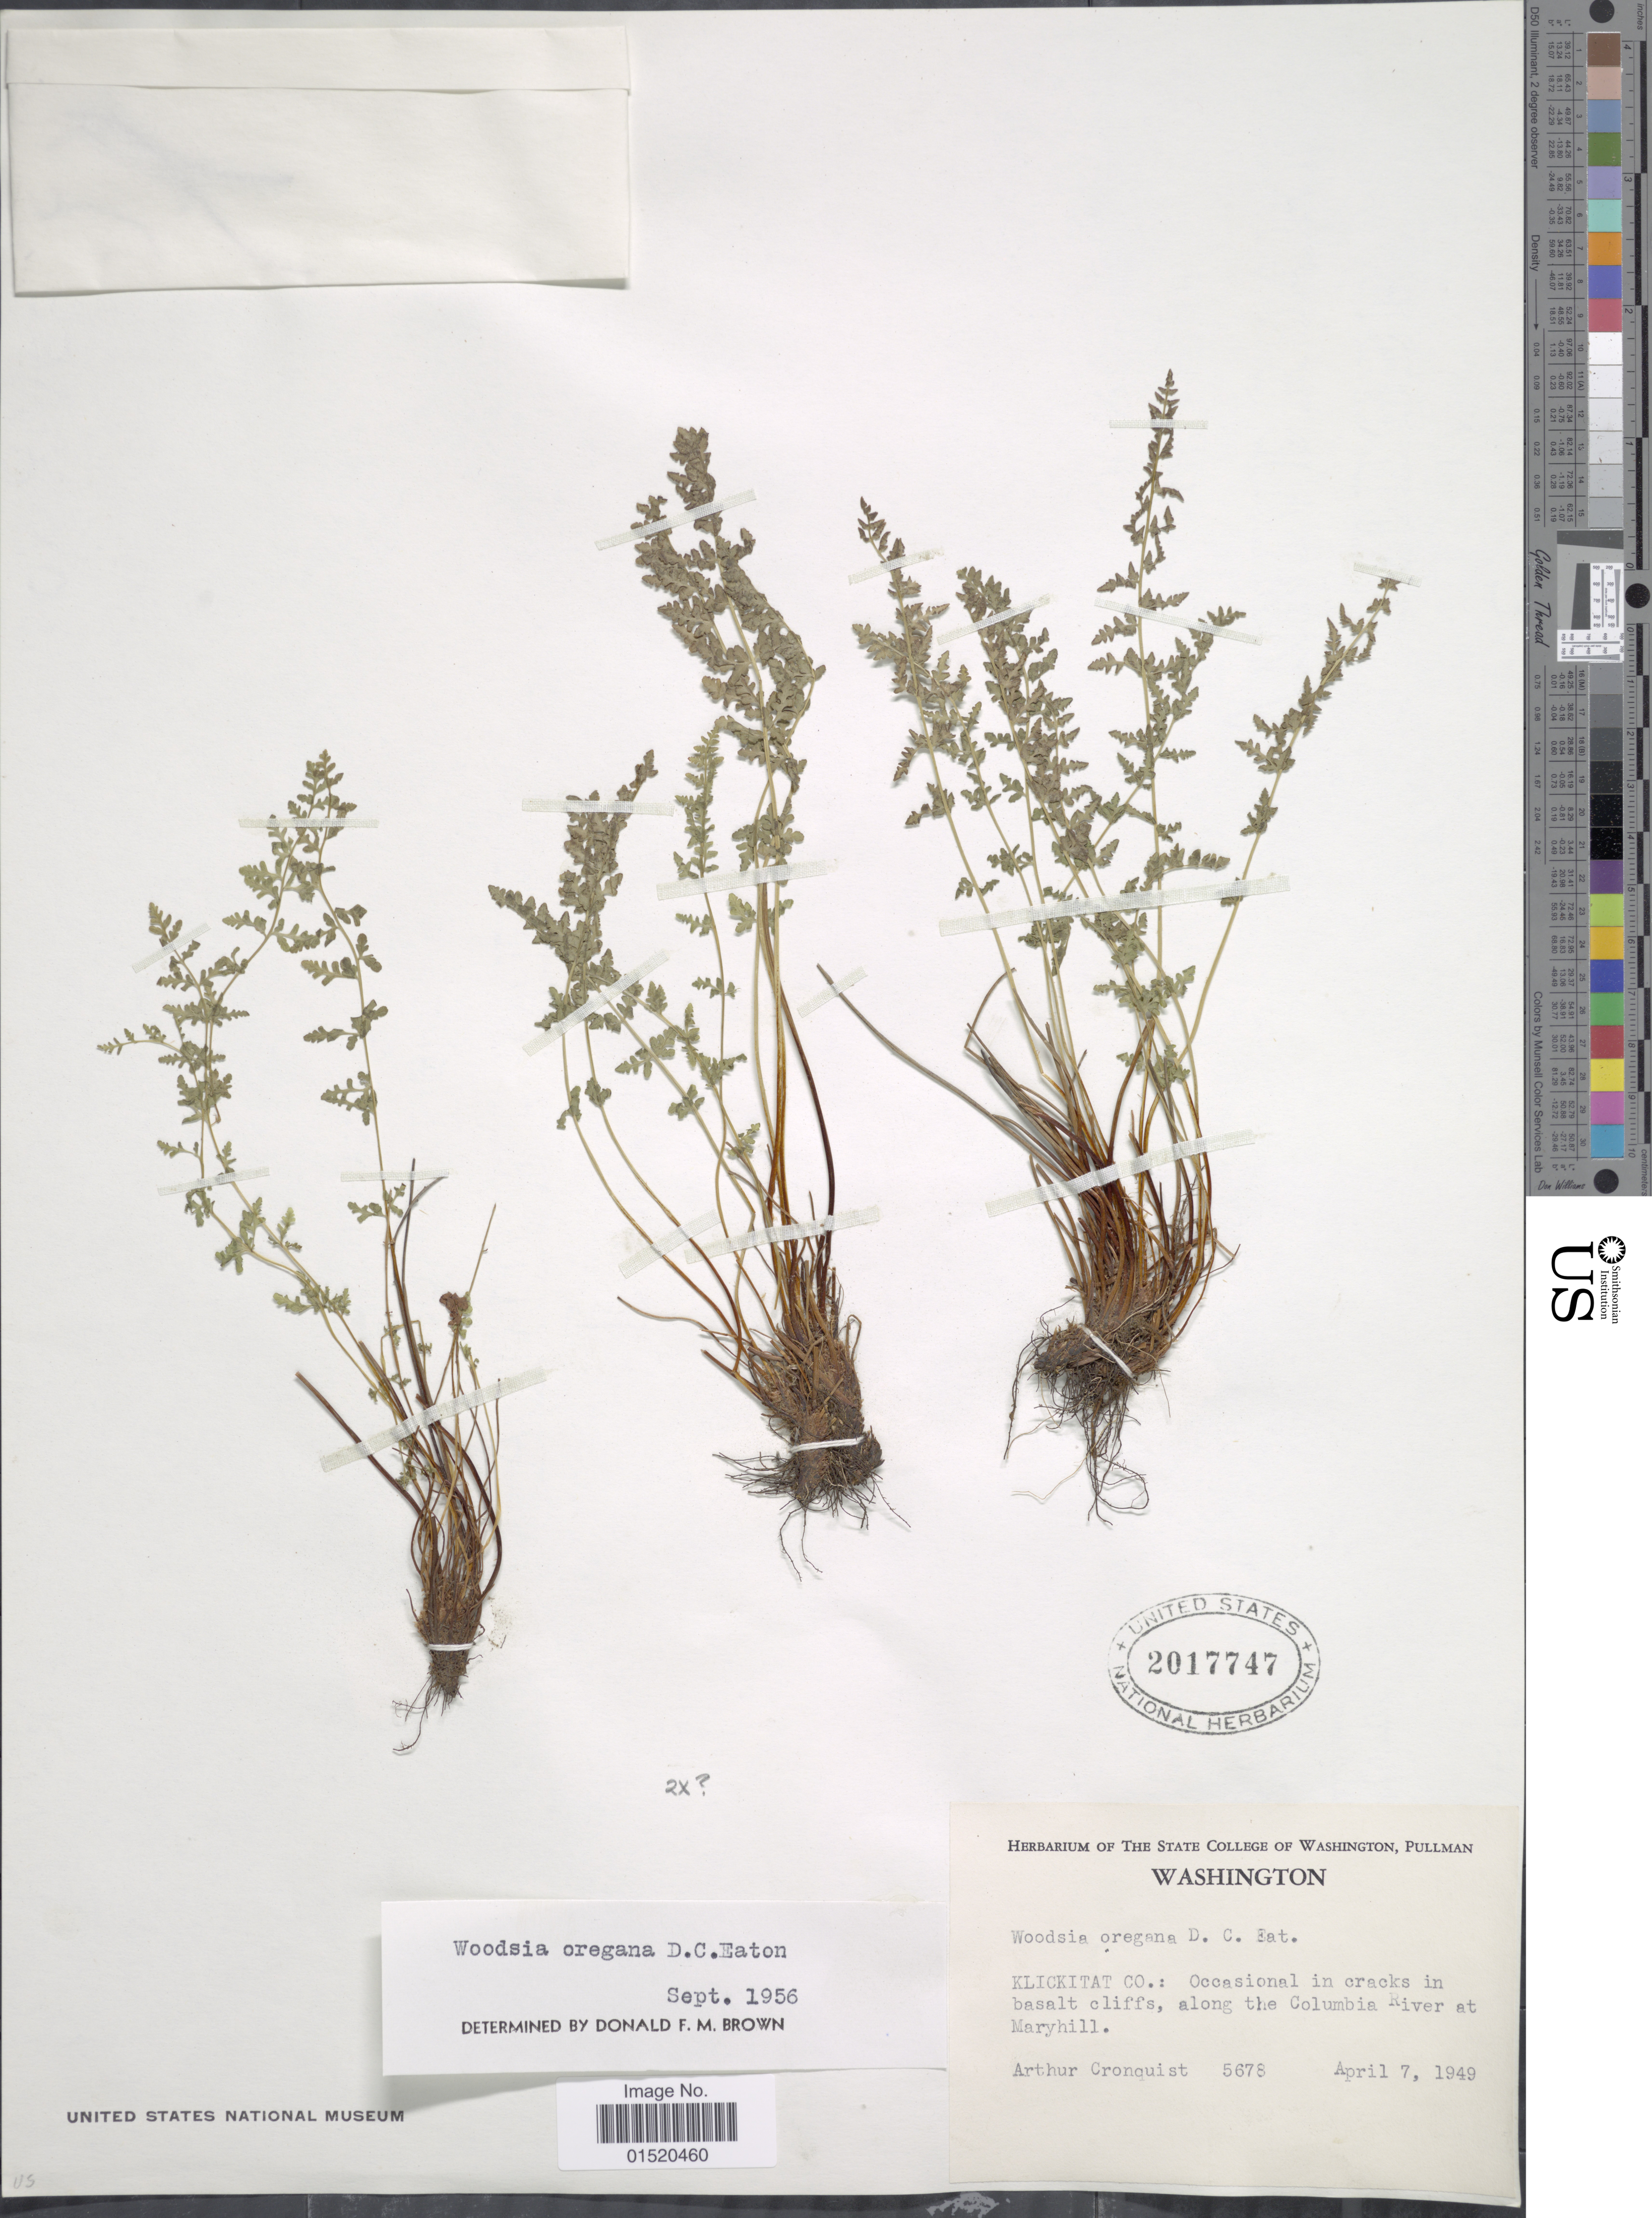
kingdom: Plantae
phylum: Tracheophyta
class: Polypodiopsida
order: Polypodiales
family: Woodsiaceae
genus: Woodsia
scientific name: Woodsia oregana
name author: D.C. Eaton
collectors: A. J. Cronquist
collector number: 5678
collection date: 1949-04-07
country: United States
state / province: Washington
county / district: Klickitat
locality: Klickitat Co.: Occasional in cracks in basalt cliffs, along the Columbia River at Maryhill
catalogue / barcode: US 2017747